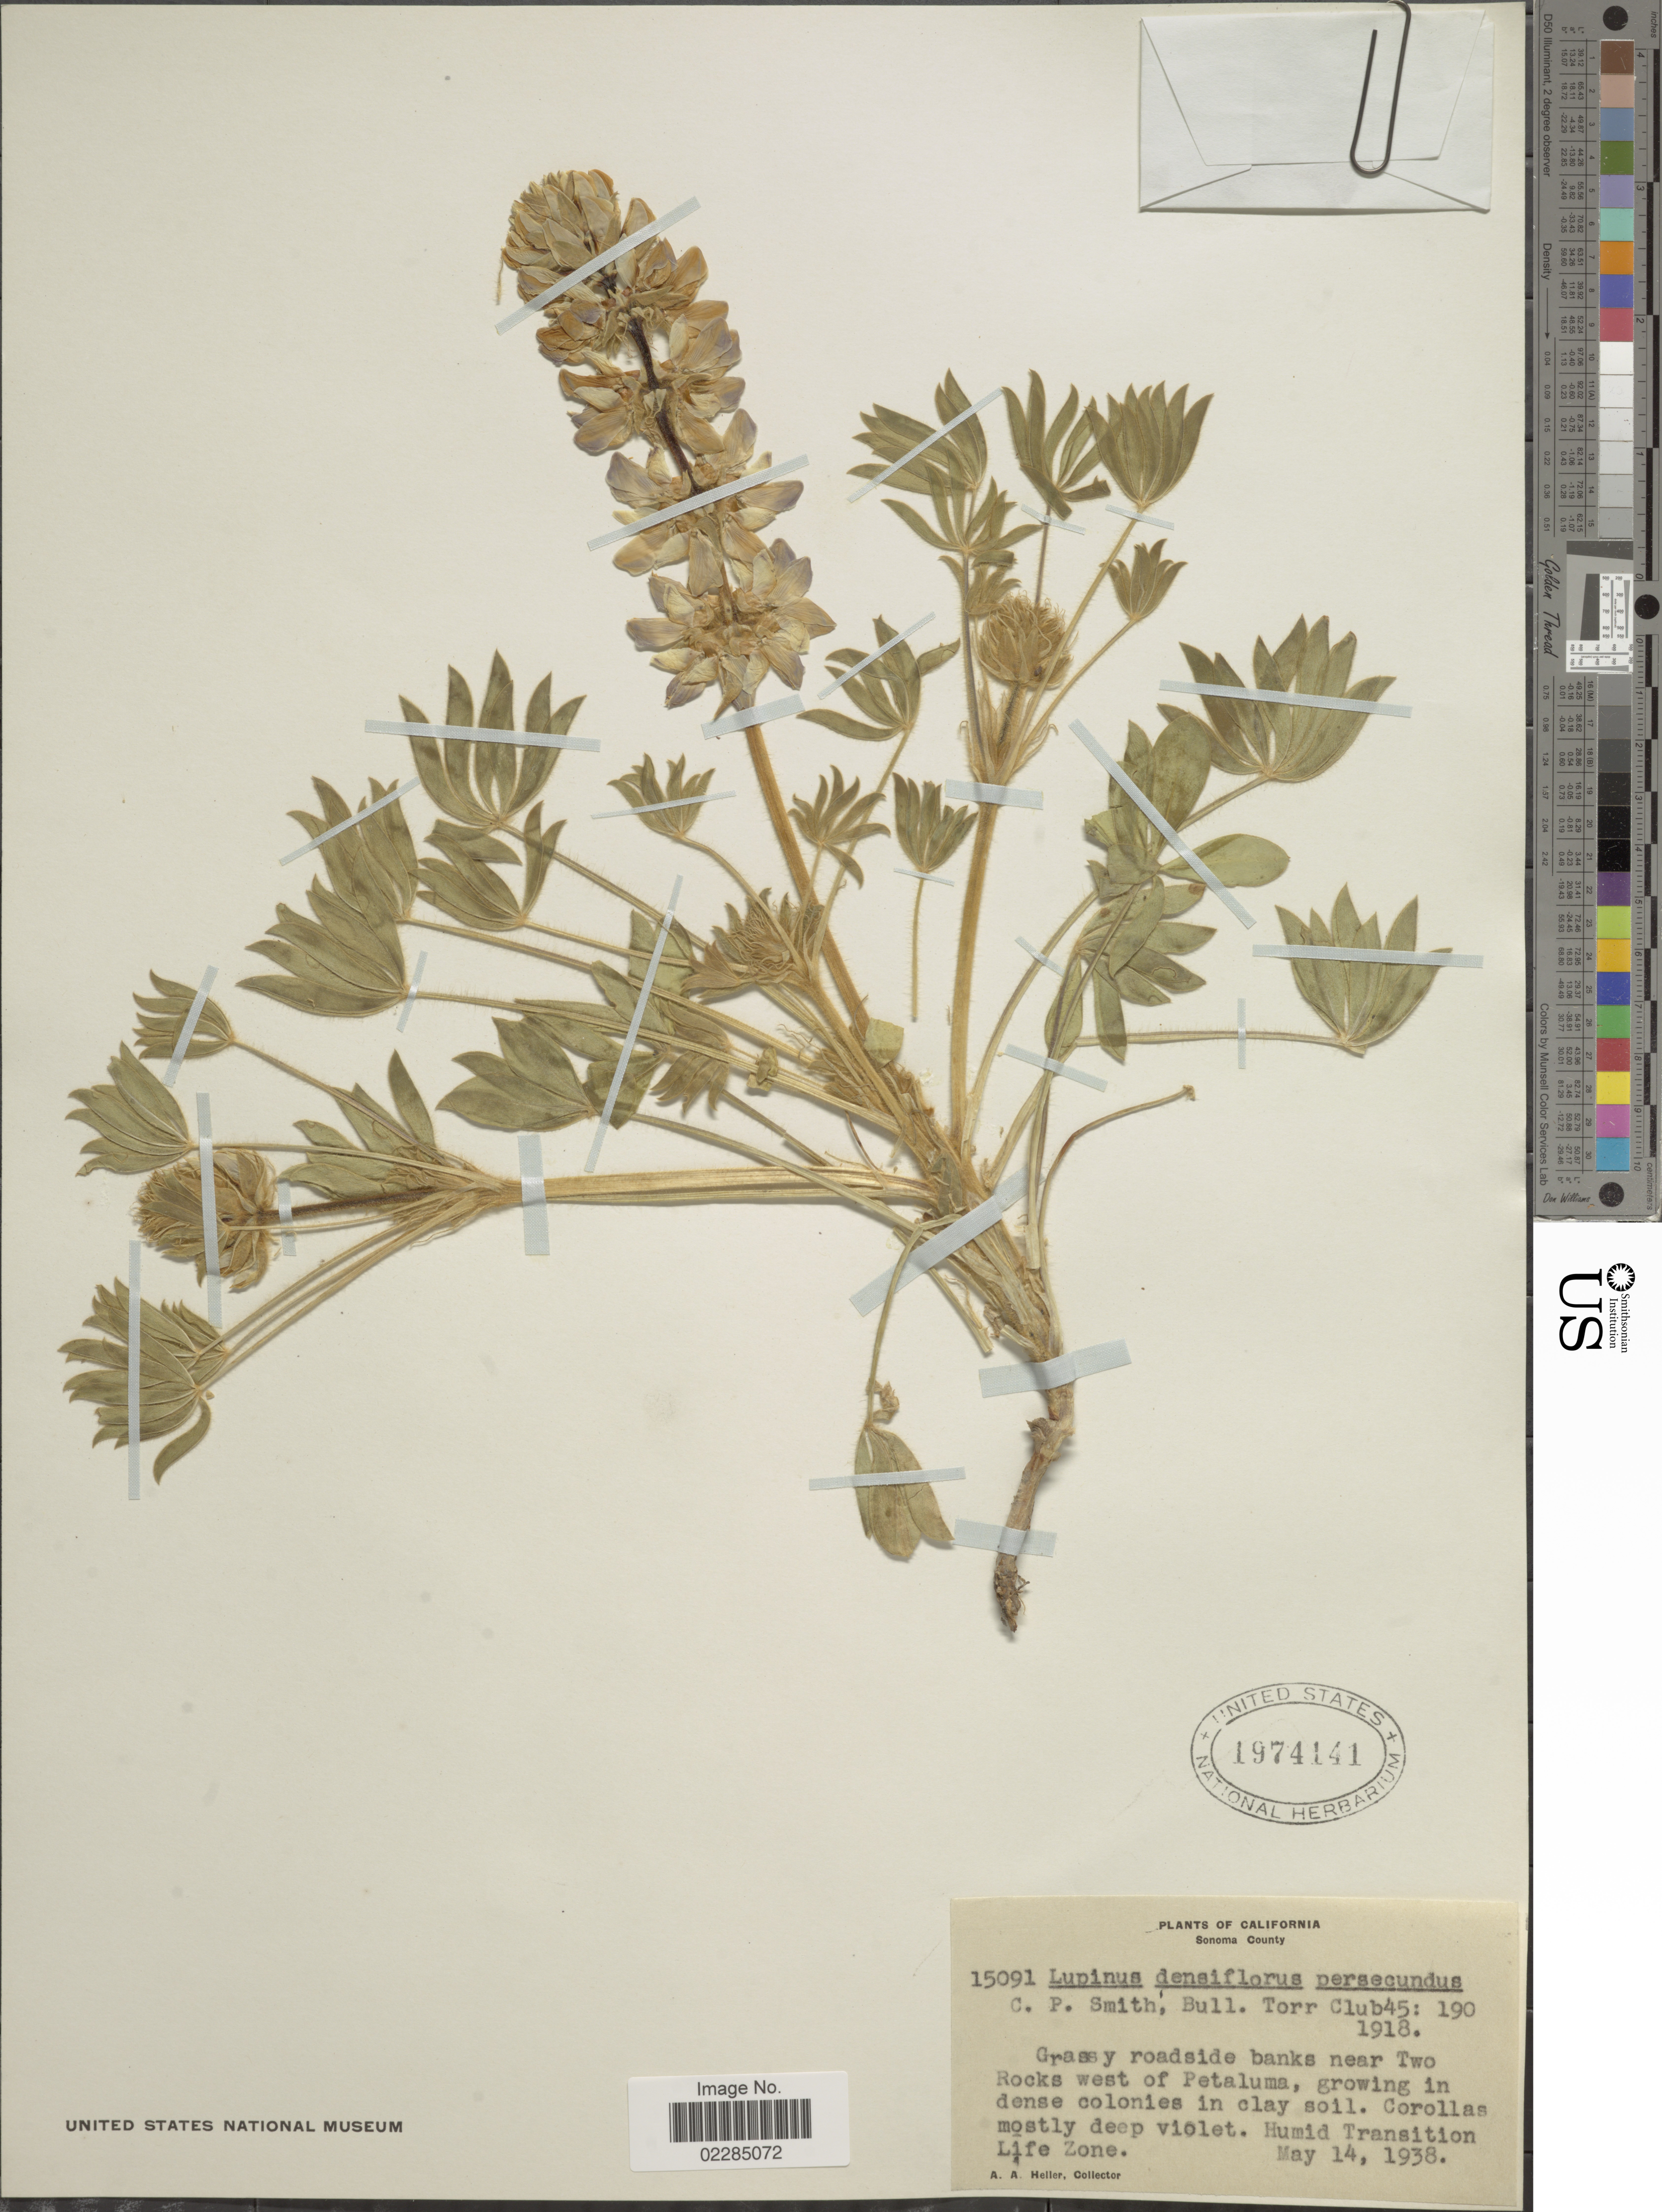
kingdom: Plantae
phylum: Tracheophyta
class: Magnoliopsida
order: Fabales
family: Fabaceae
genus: Lupinus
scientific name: Lupinus densiflorus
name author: Benth.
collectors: A. A. Heller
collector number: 15091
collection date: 1938-05-14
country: United States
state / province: California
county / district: Sonoma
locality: Sonoma County. Grassy roadside banks near Two Rocks west of Petaluma.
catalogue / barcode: US 1974141